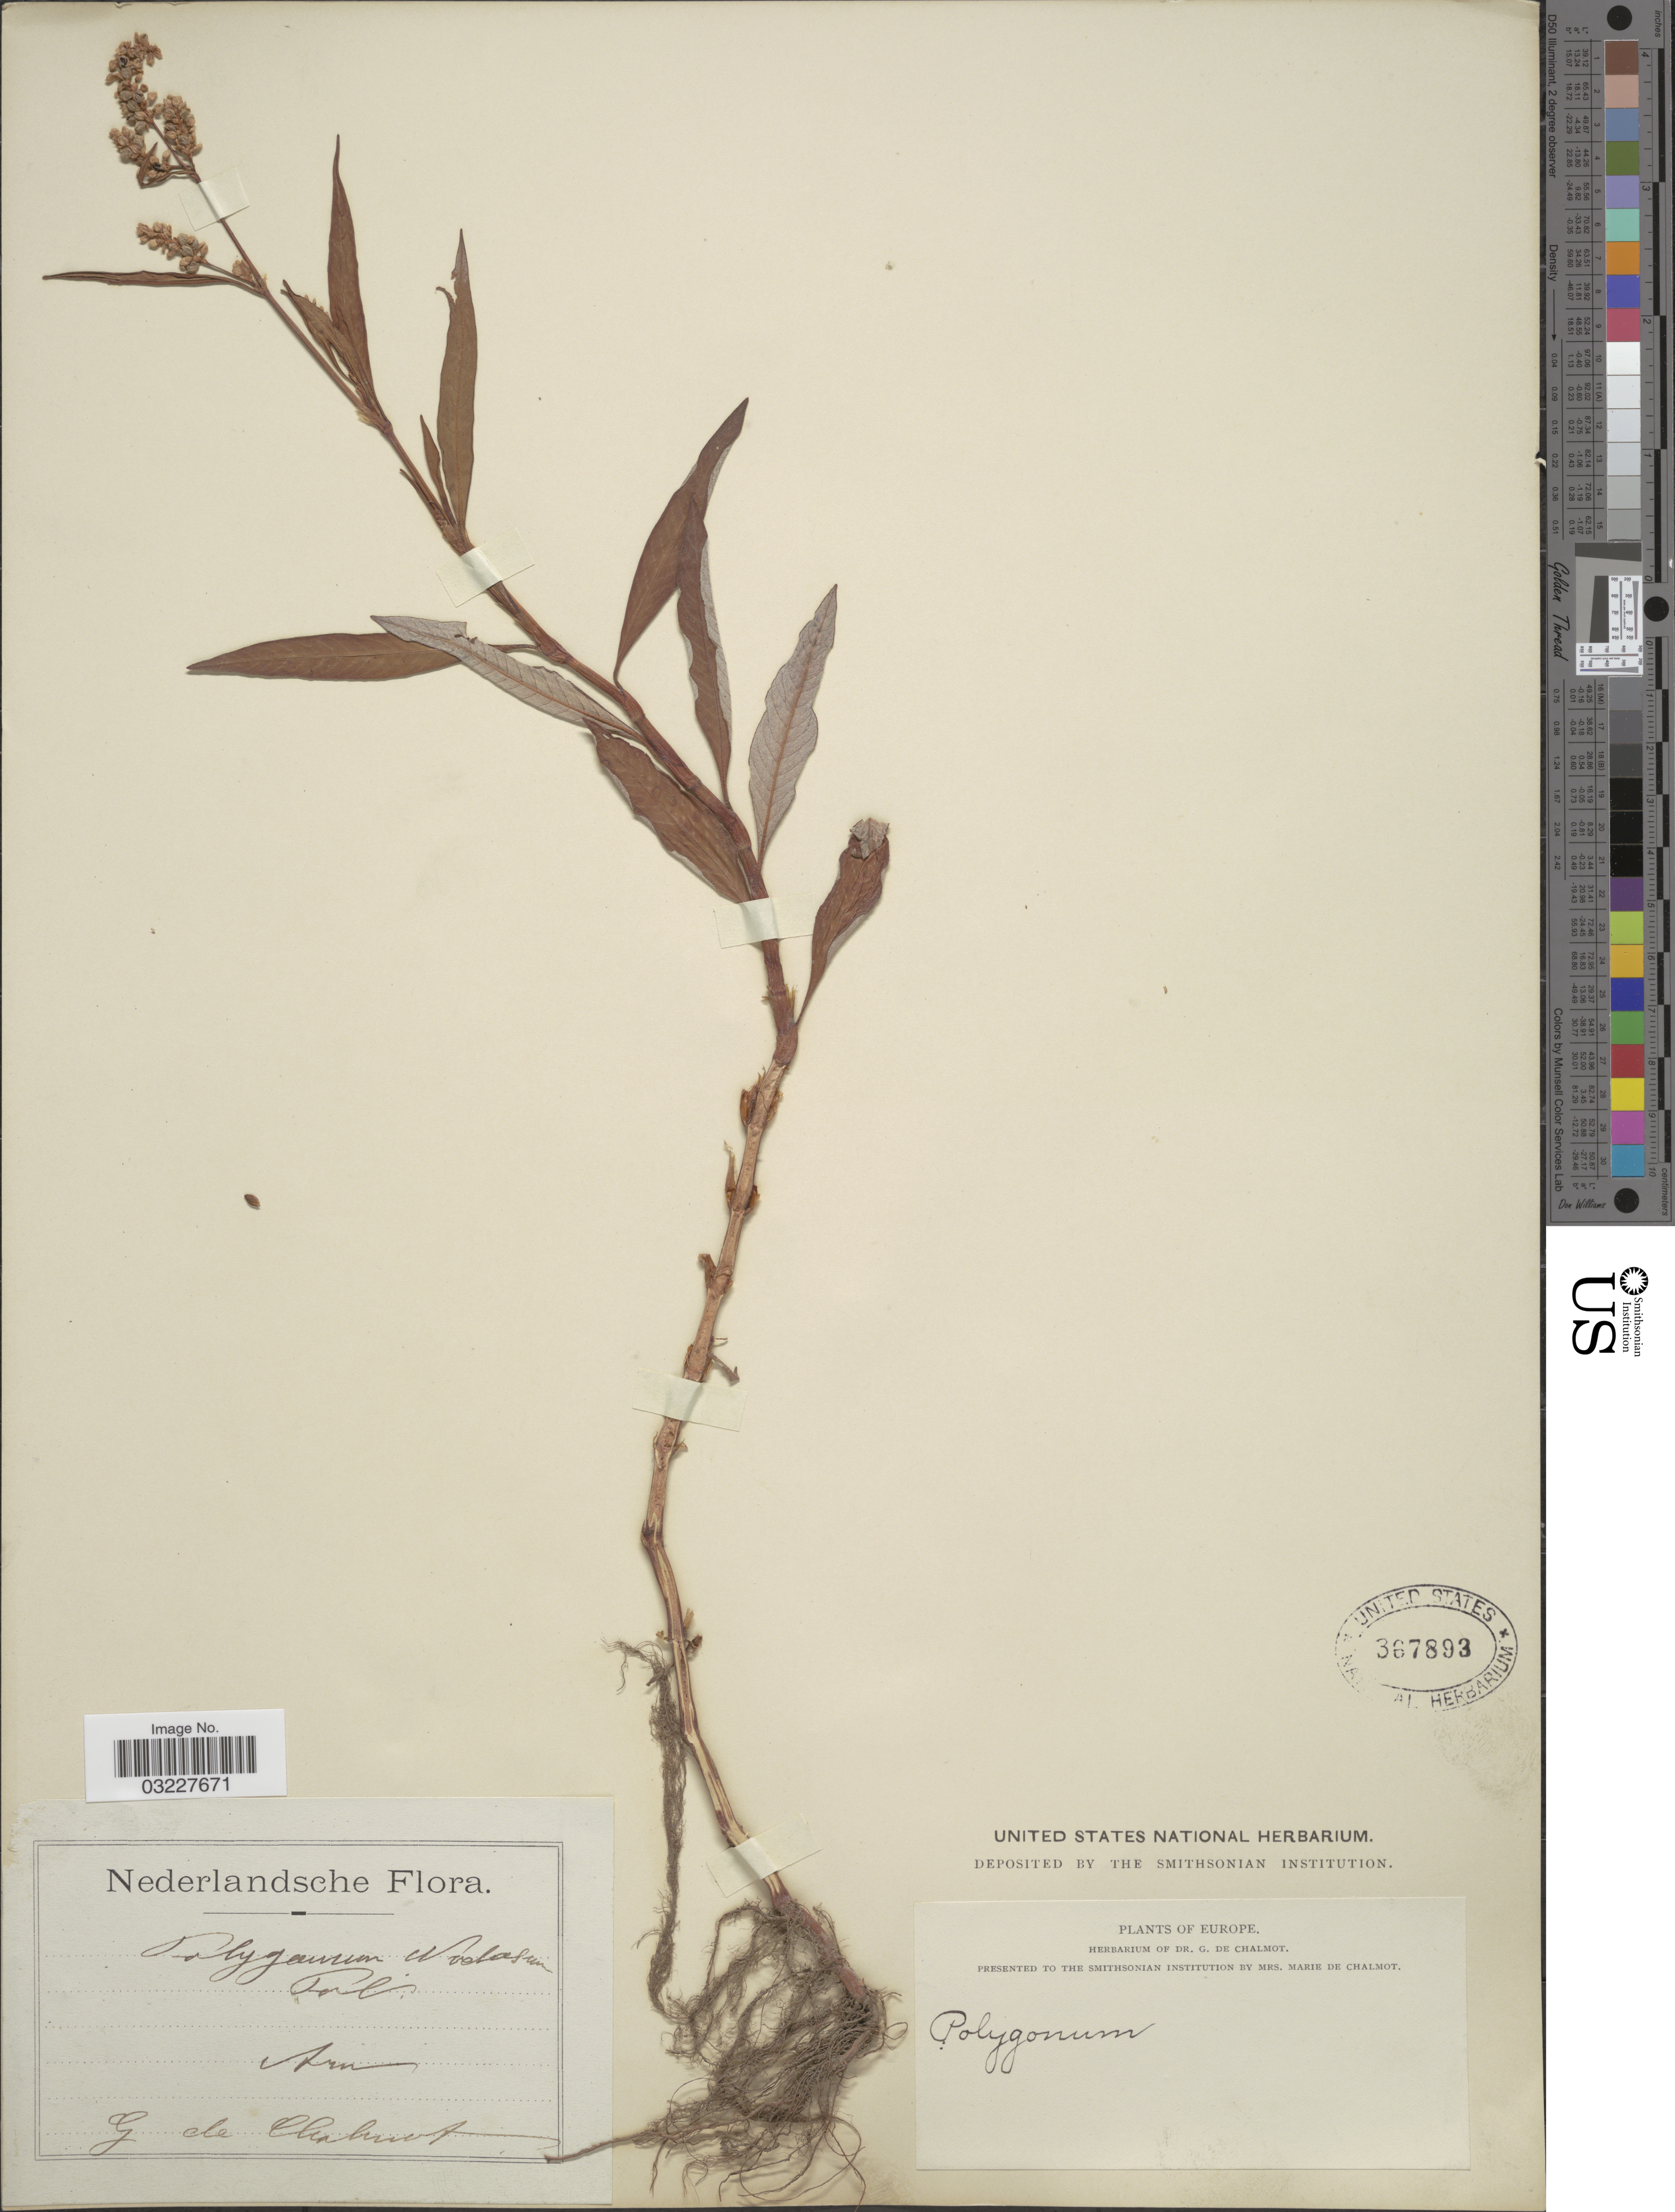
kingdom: Plantae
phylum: Tracheophyta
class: Magnoliopsida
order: Caryophyllales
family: Polygonaceae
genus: Polygonum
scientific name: Polygonum sp.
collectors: G. de Chalmot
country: Netherlands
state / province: Gelderland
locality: Arn.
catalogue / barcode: US 367893